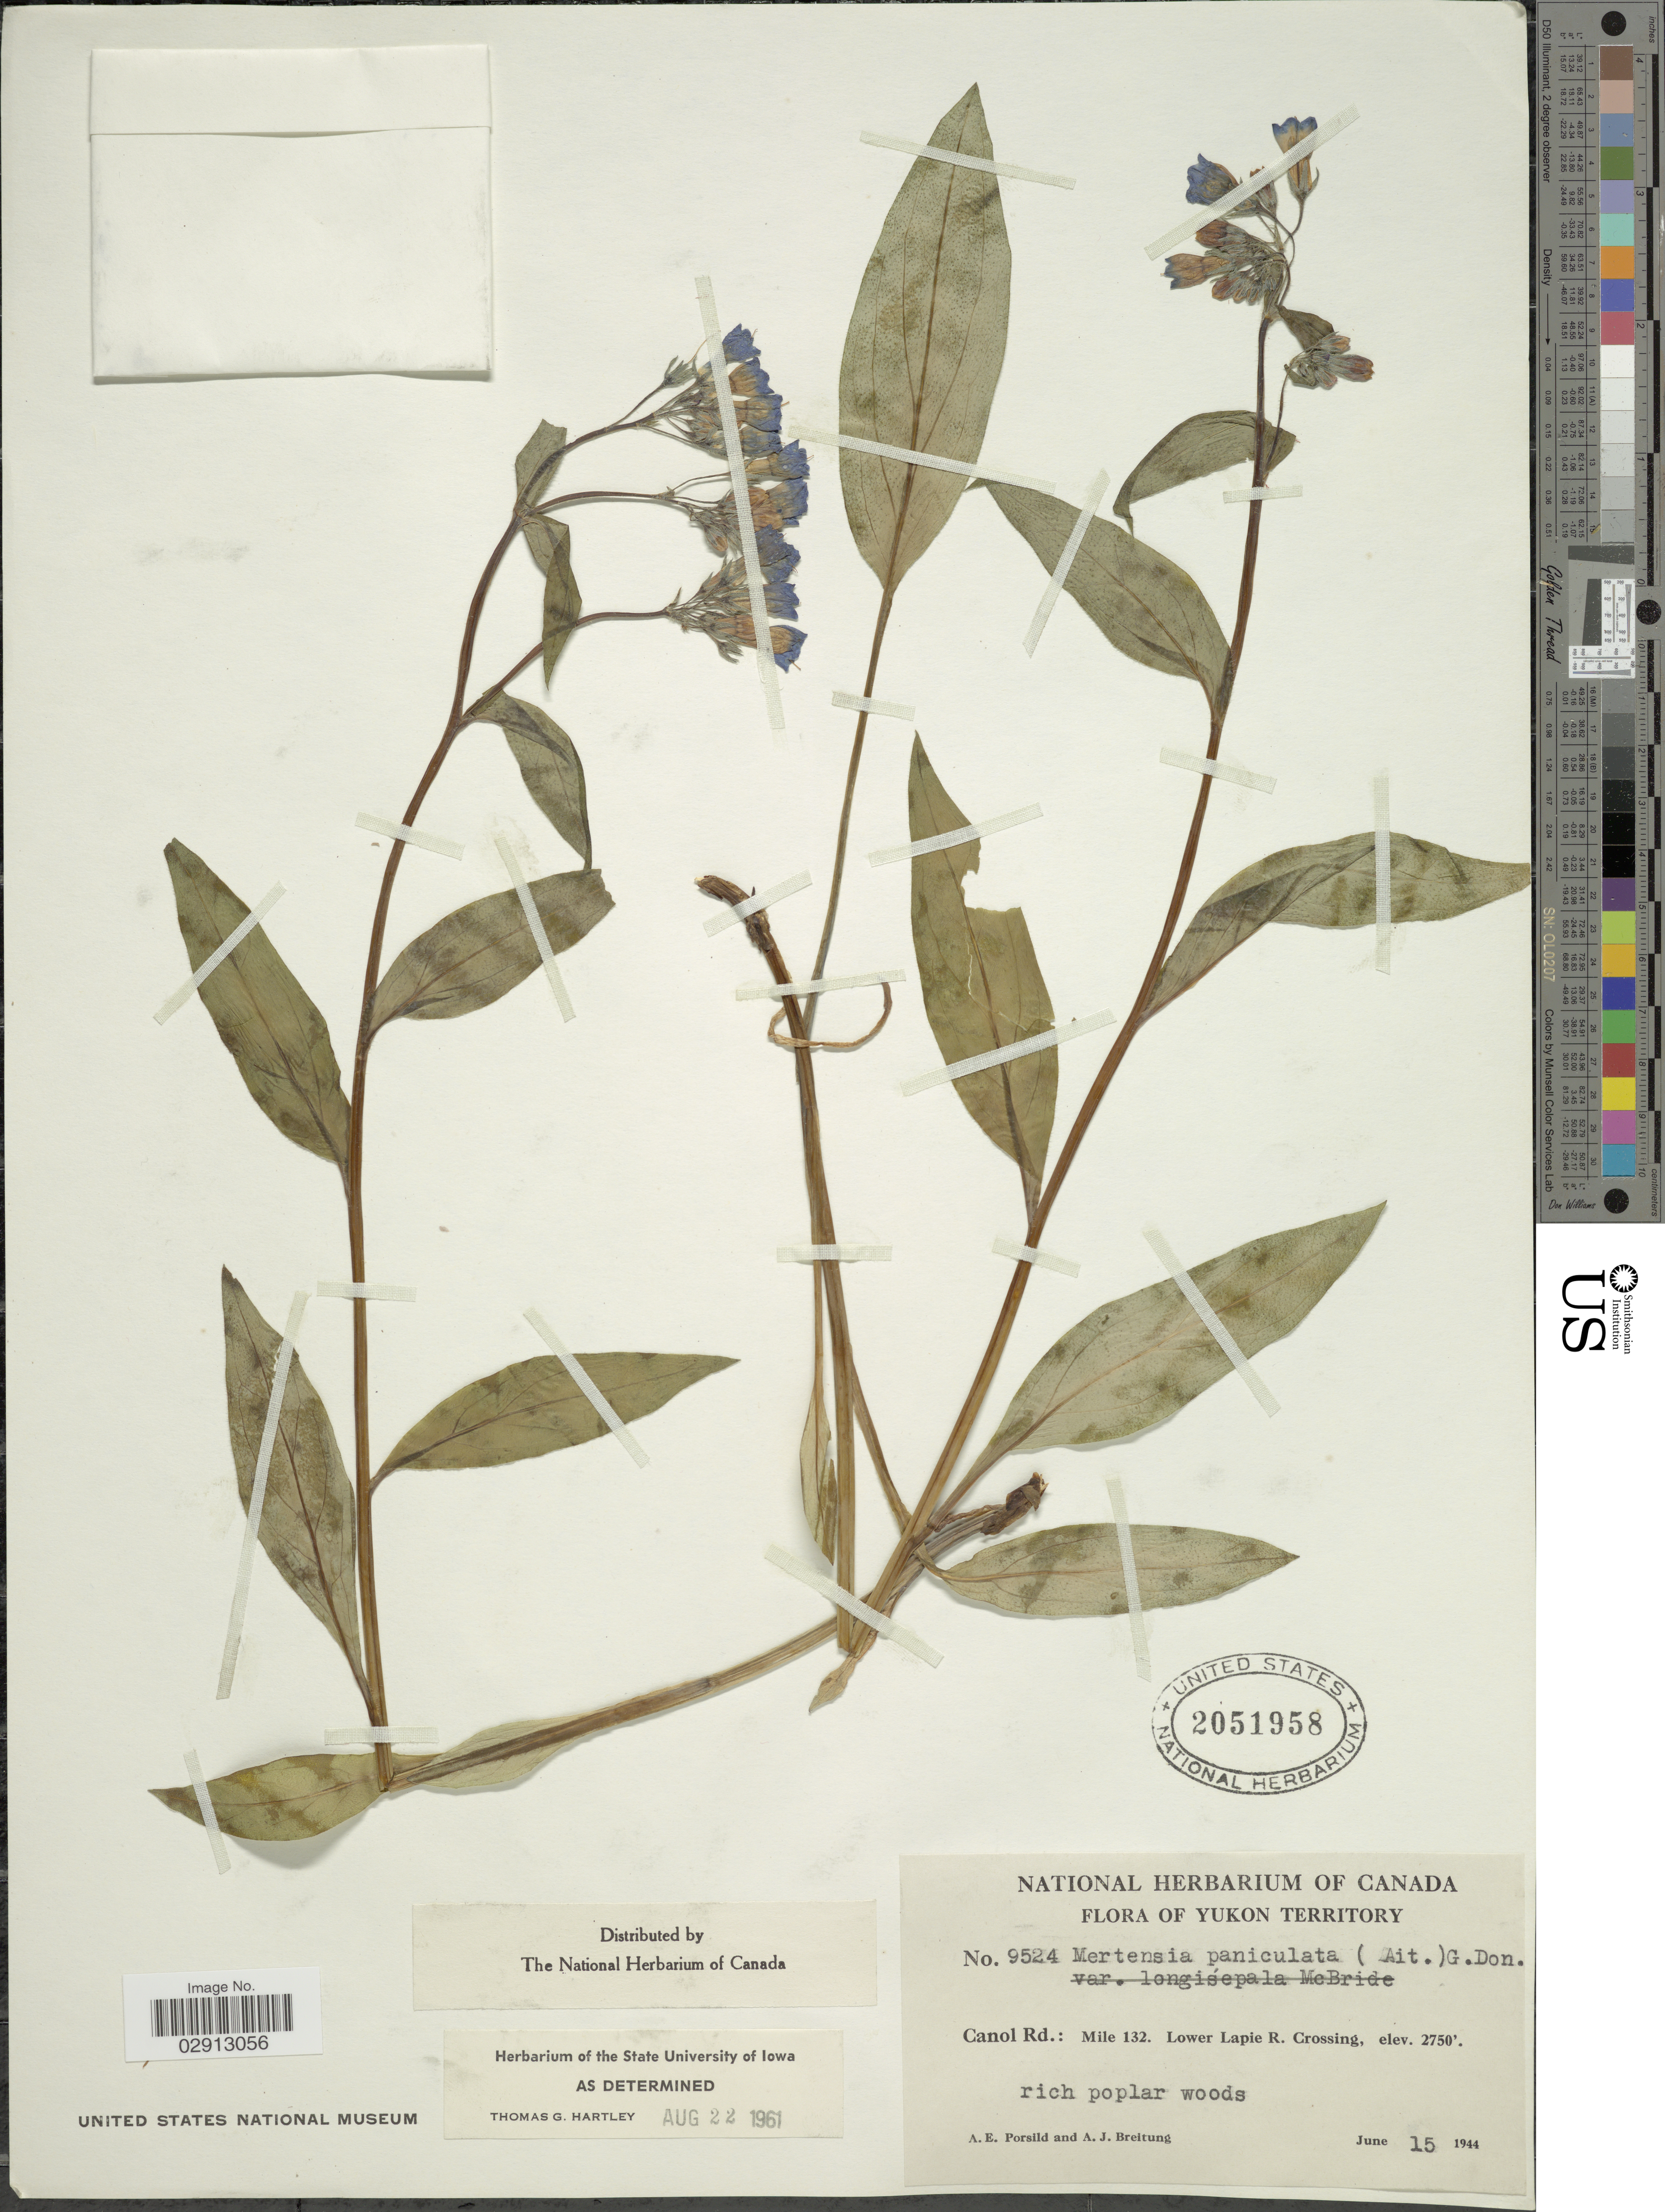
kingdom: Plantae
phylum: Tracheophyta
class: Magnoliopsida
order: Boraginales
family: Boraginaceae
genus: Mertensia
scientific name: Mertensia paniculata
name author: (Aiton) G. Don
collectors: A. E. Porsild & A. Breitung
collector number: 9524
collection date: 1944-06-15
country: Canada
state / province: Yukon Territory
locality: Canol Rd.: Mile 132. Lower Lapie R. Crossing.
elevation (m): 838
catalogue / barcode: US 2051958